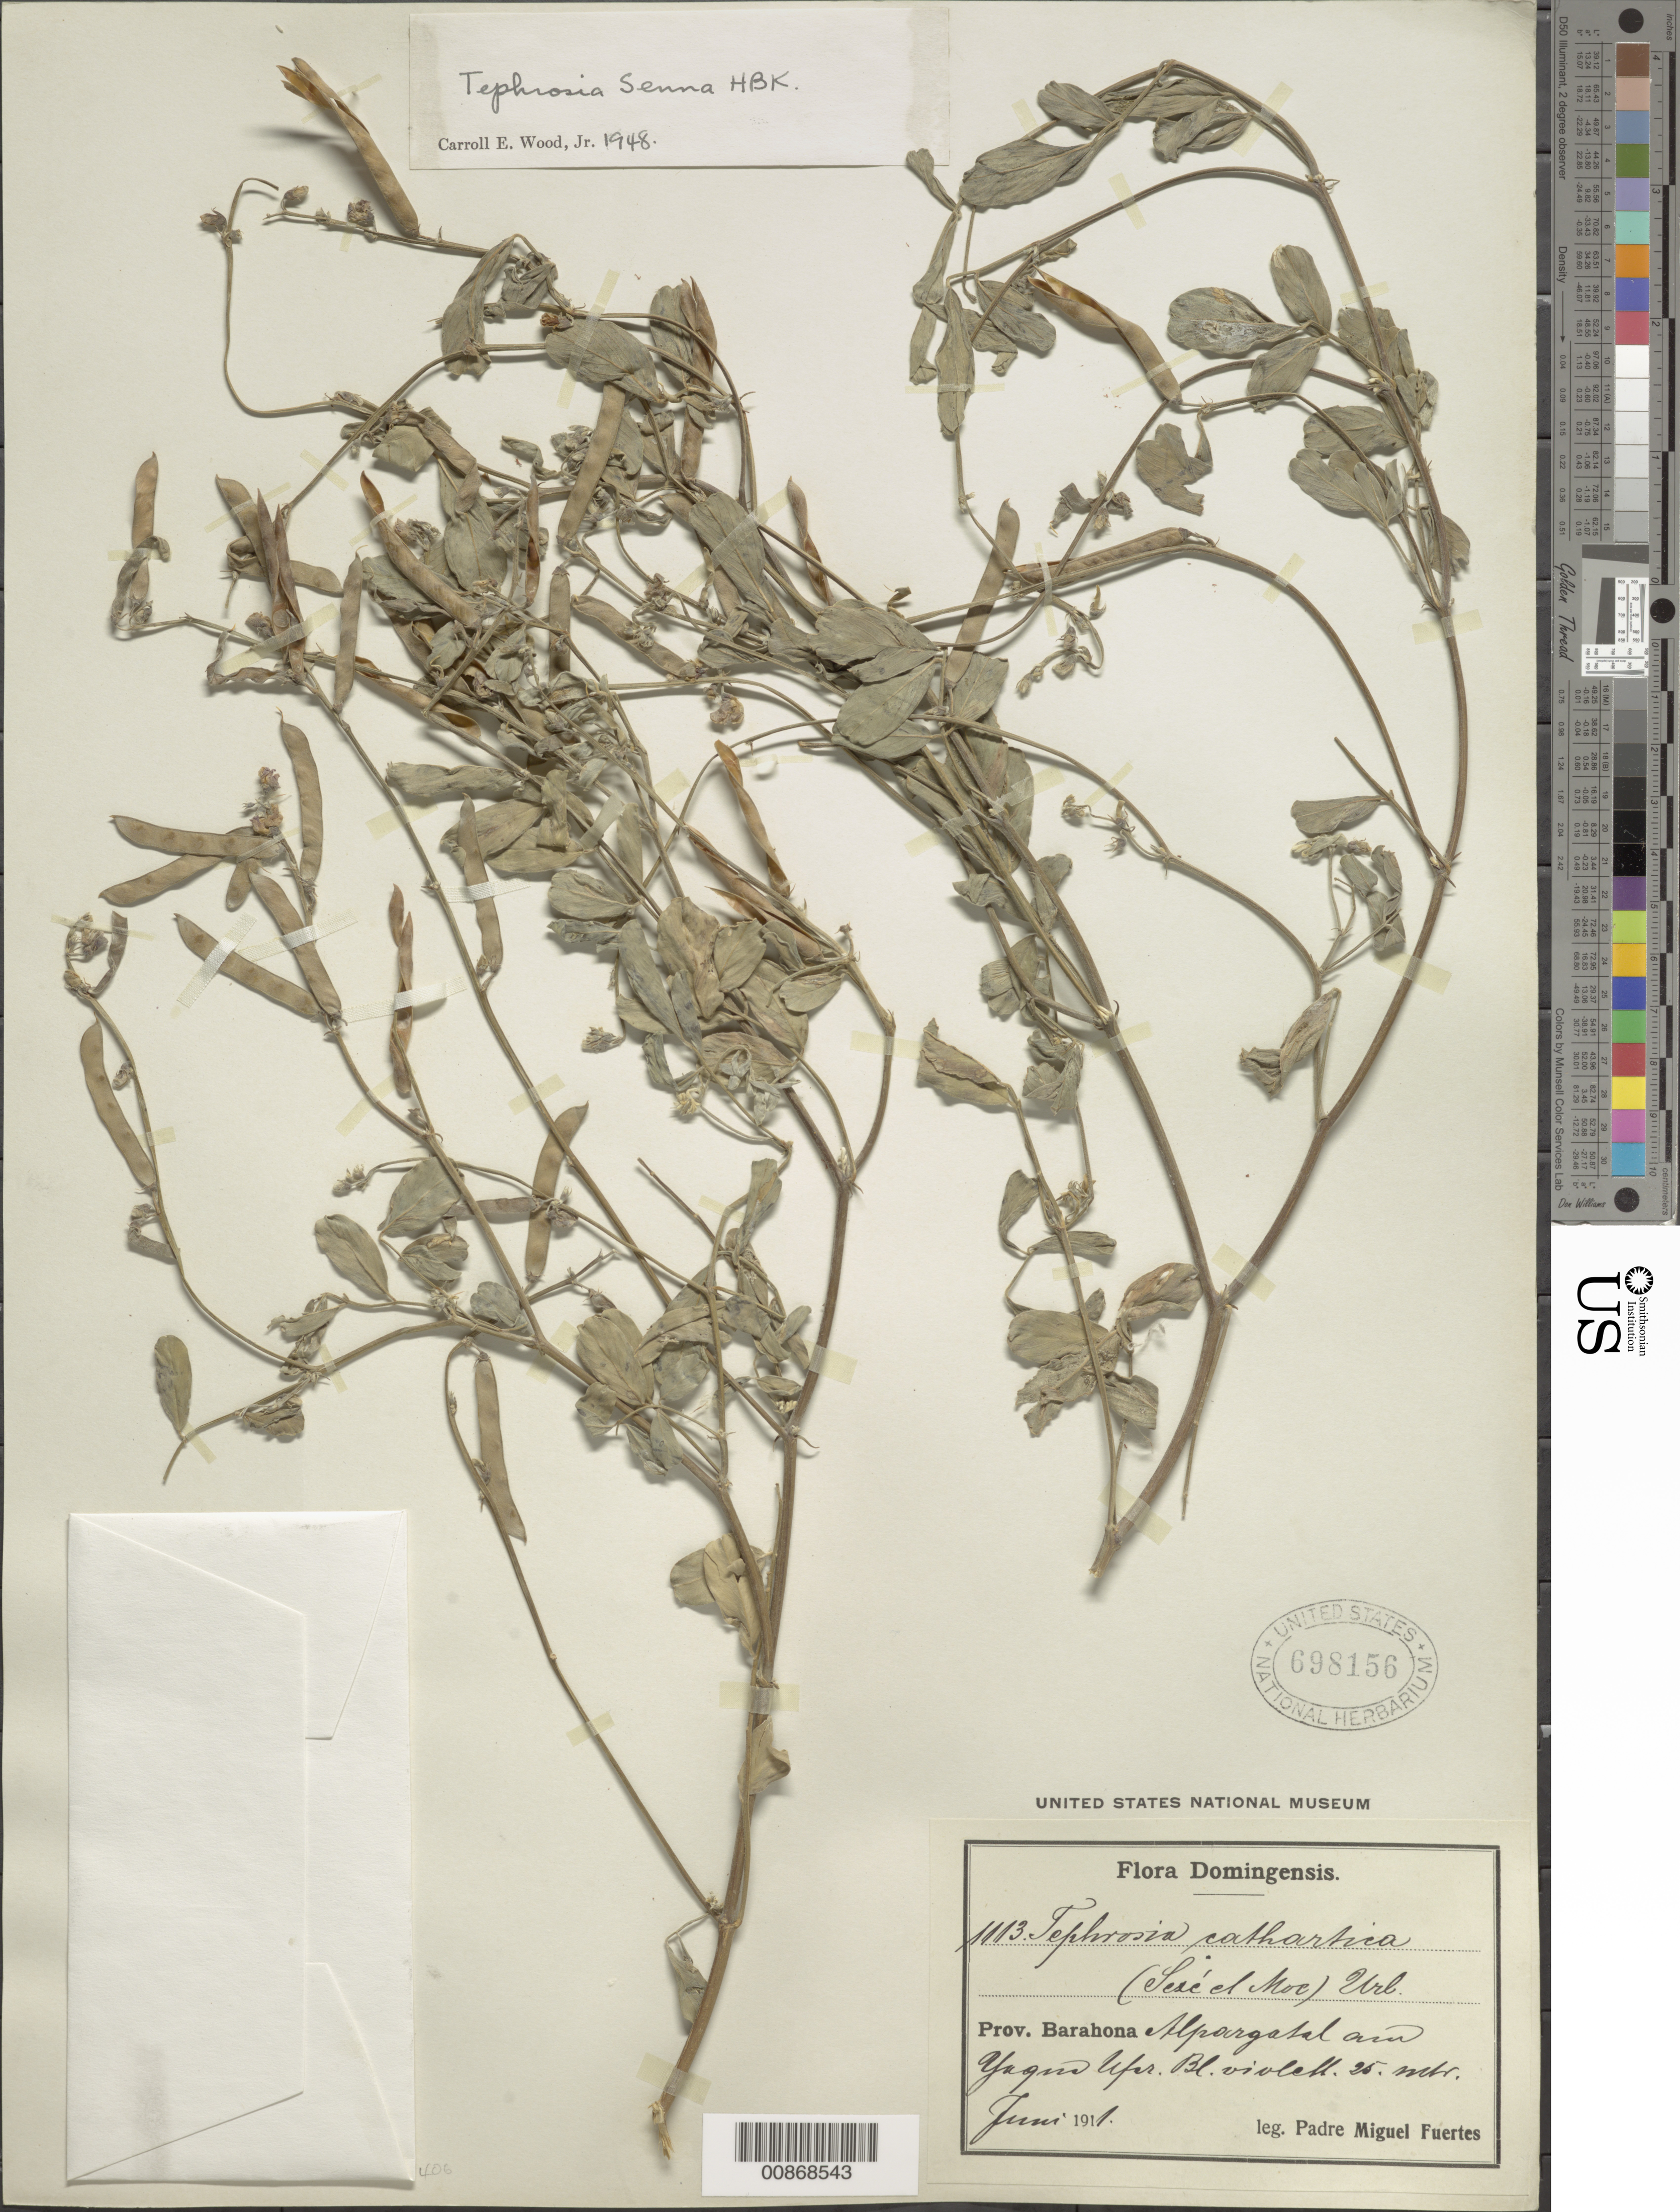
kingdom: Plantae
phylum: Tracheophyta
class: Magnoliopsida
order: Fabales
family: Fabaceae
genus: Tephrosia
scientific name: Tephrosia senna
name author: Kunth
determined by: Wood, C. E., Jr.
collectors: M. D. Fuertes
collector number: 1113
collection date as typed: Jun 1911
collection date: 1911-06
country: Dominican Republic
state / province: Barahona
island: Hispaniola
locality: Alpargatal am Yaque "Ufer.".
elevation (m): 25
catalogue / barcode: US 698156